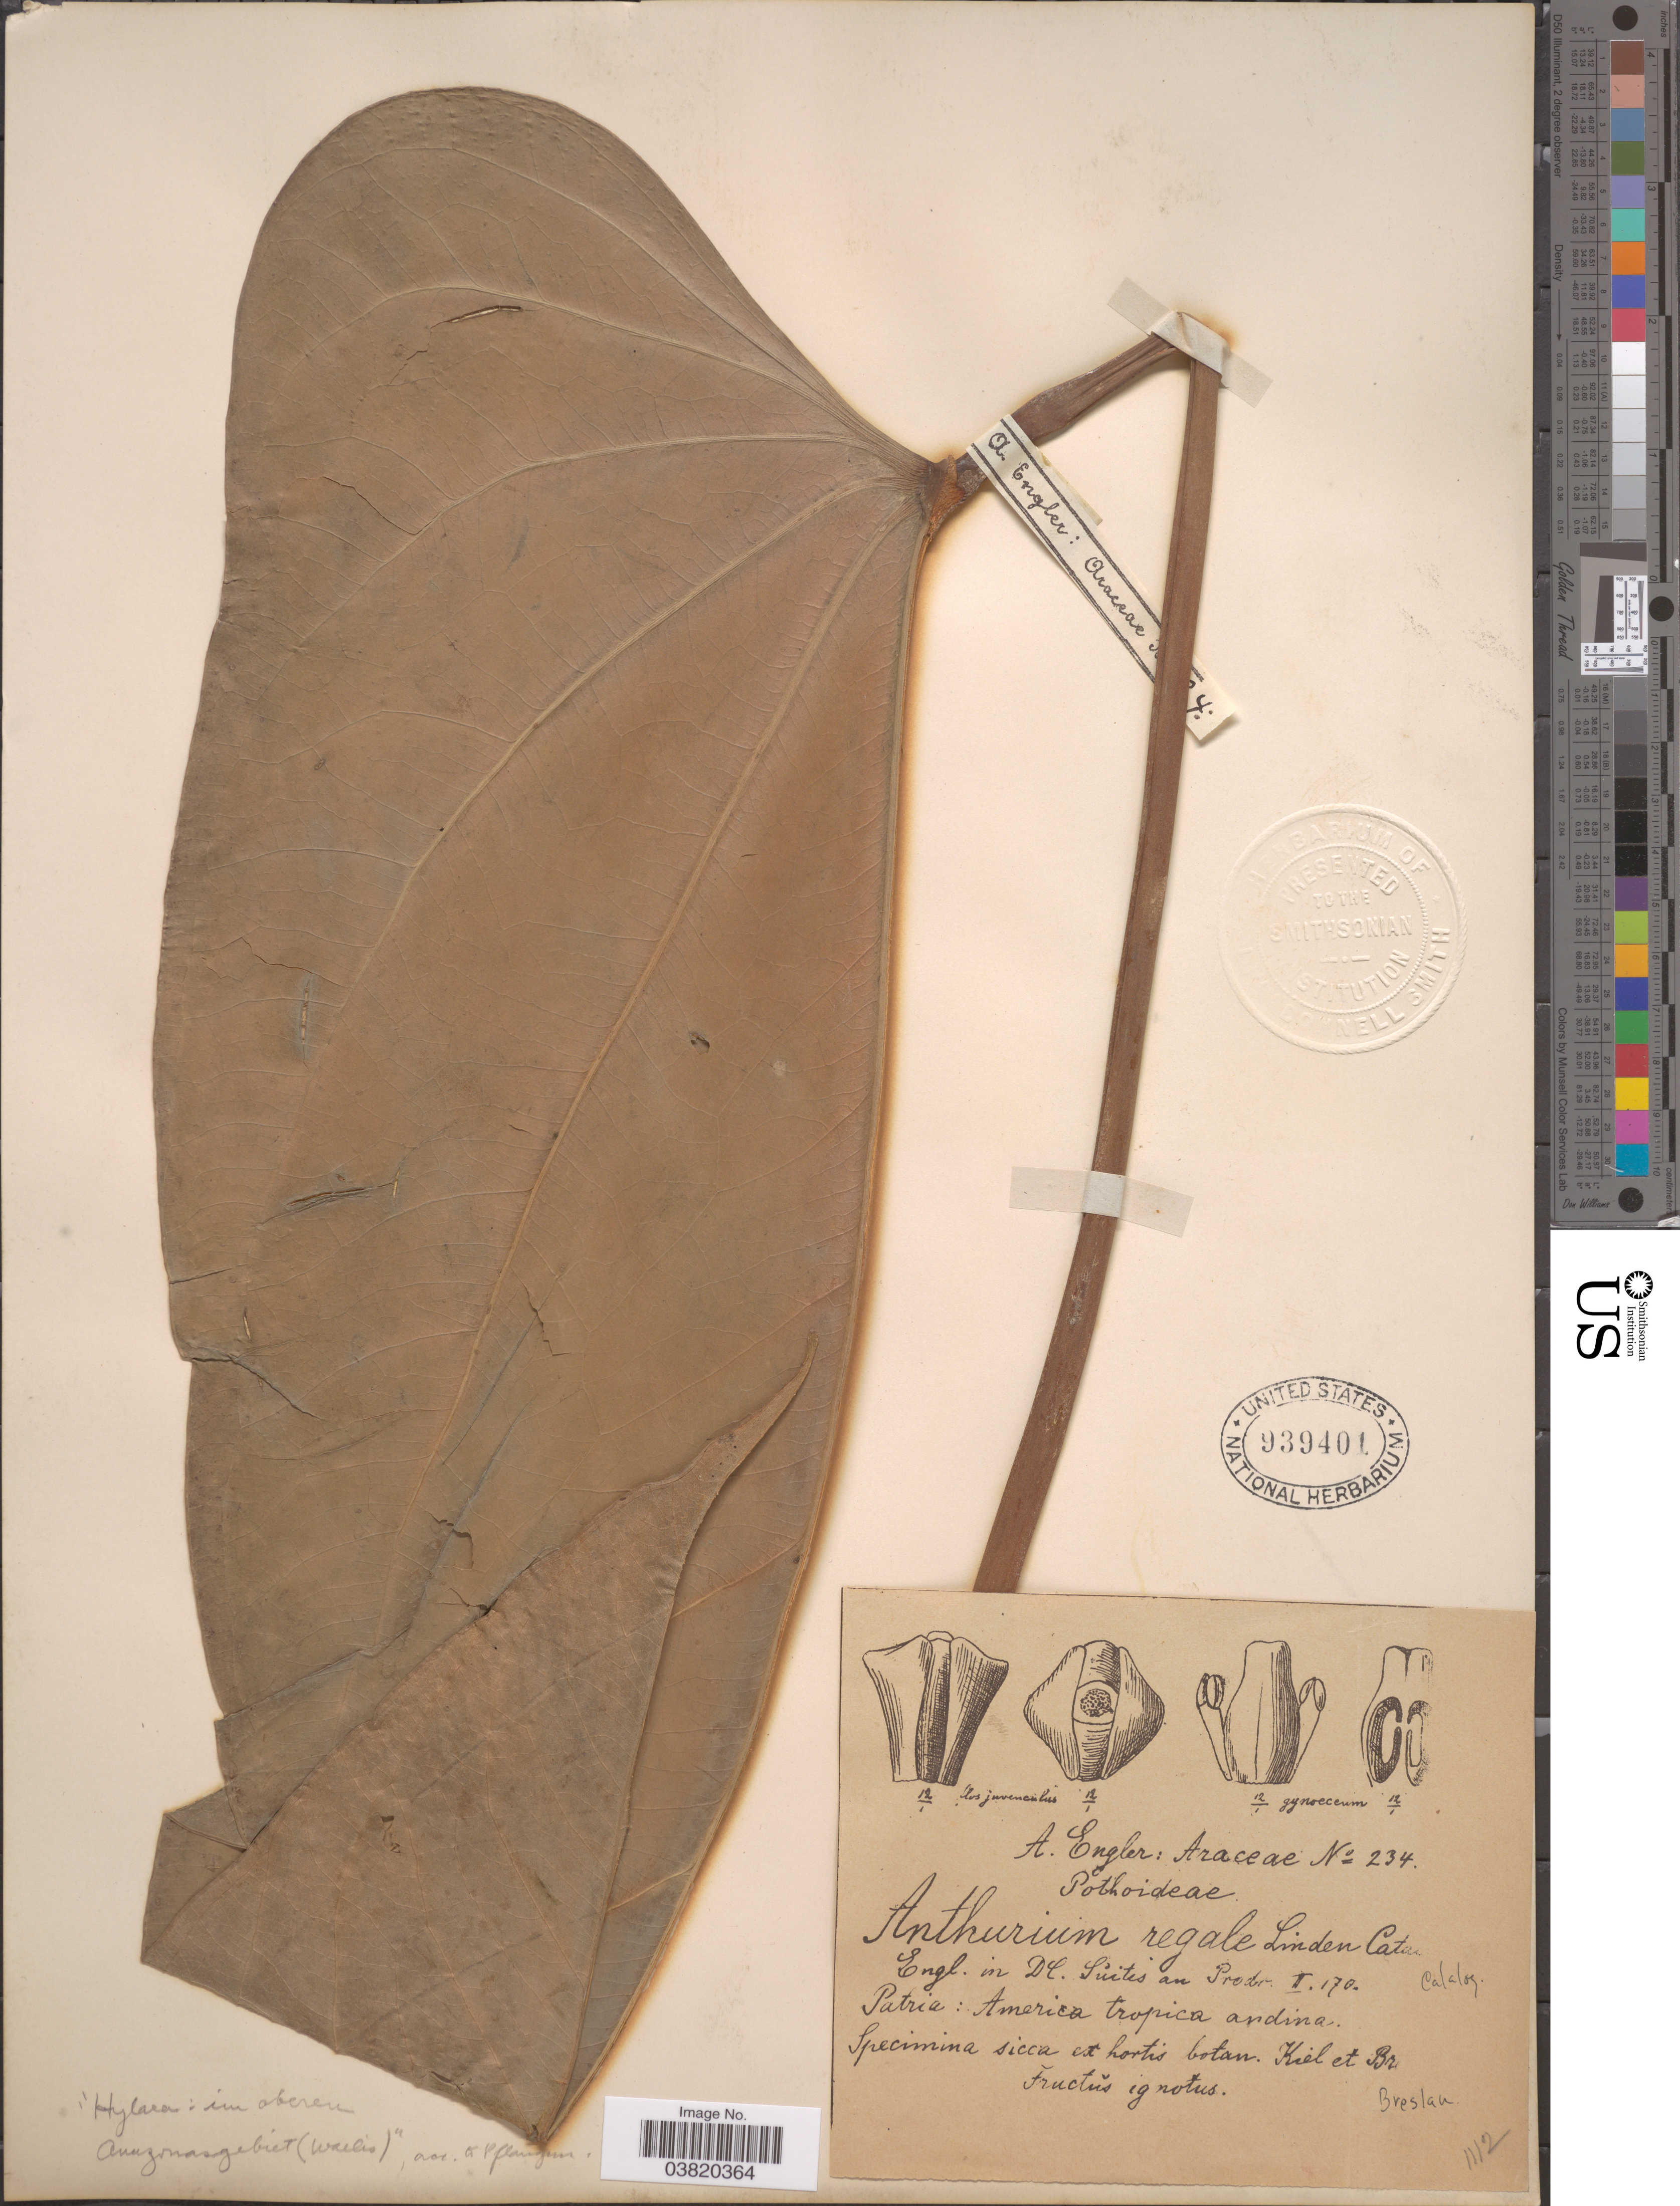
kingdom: Plantae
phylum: Tracheophyta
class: Liliopsida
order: Alismatales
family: Araceae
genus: Anthurium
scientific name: Anthurium regale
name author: Linden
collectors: A. Engler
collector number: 234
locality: America tropica andina. Sicca et hortis botan. Kiel et Br. Breslau.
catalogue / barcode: US 939401